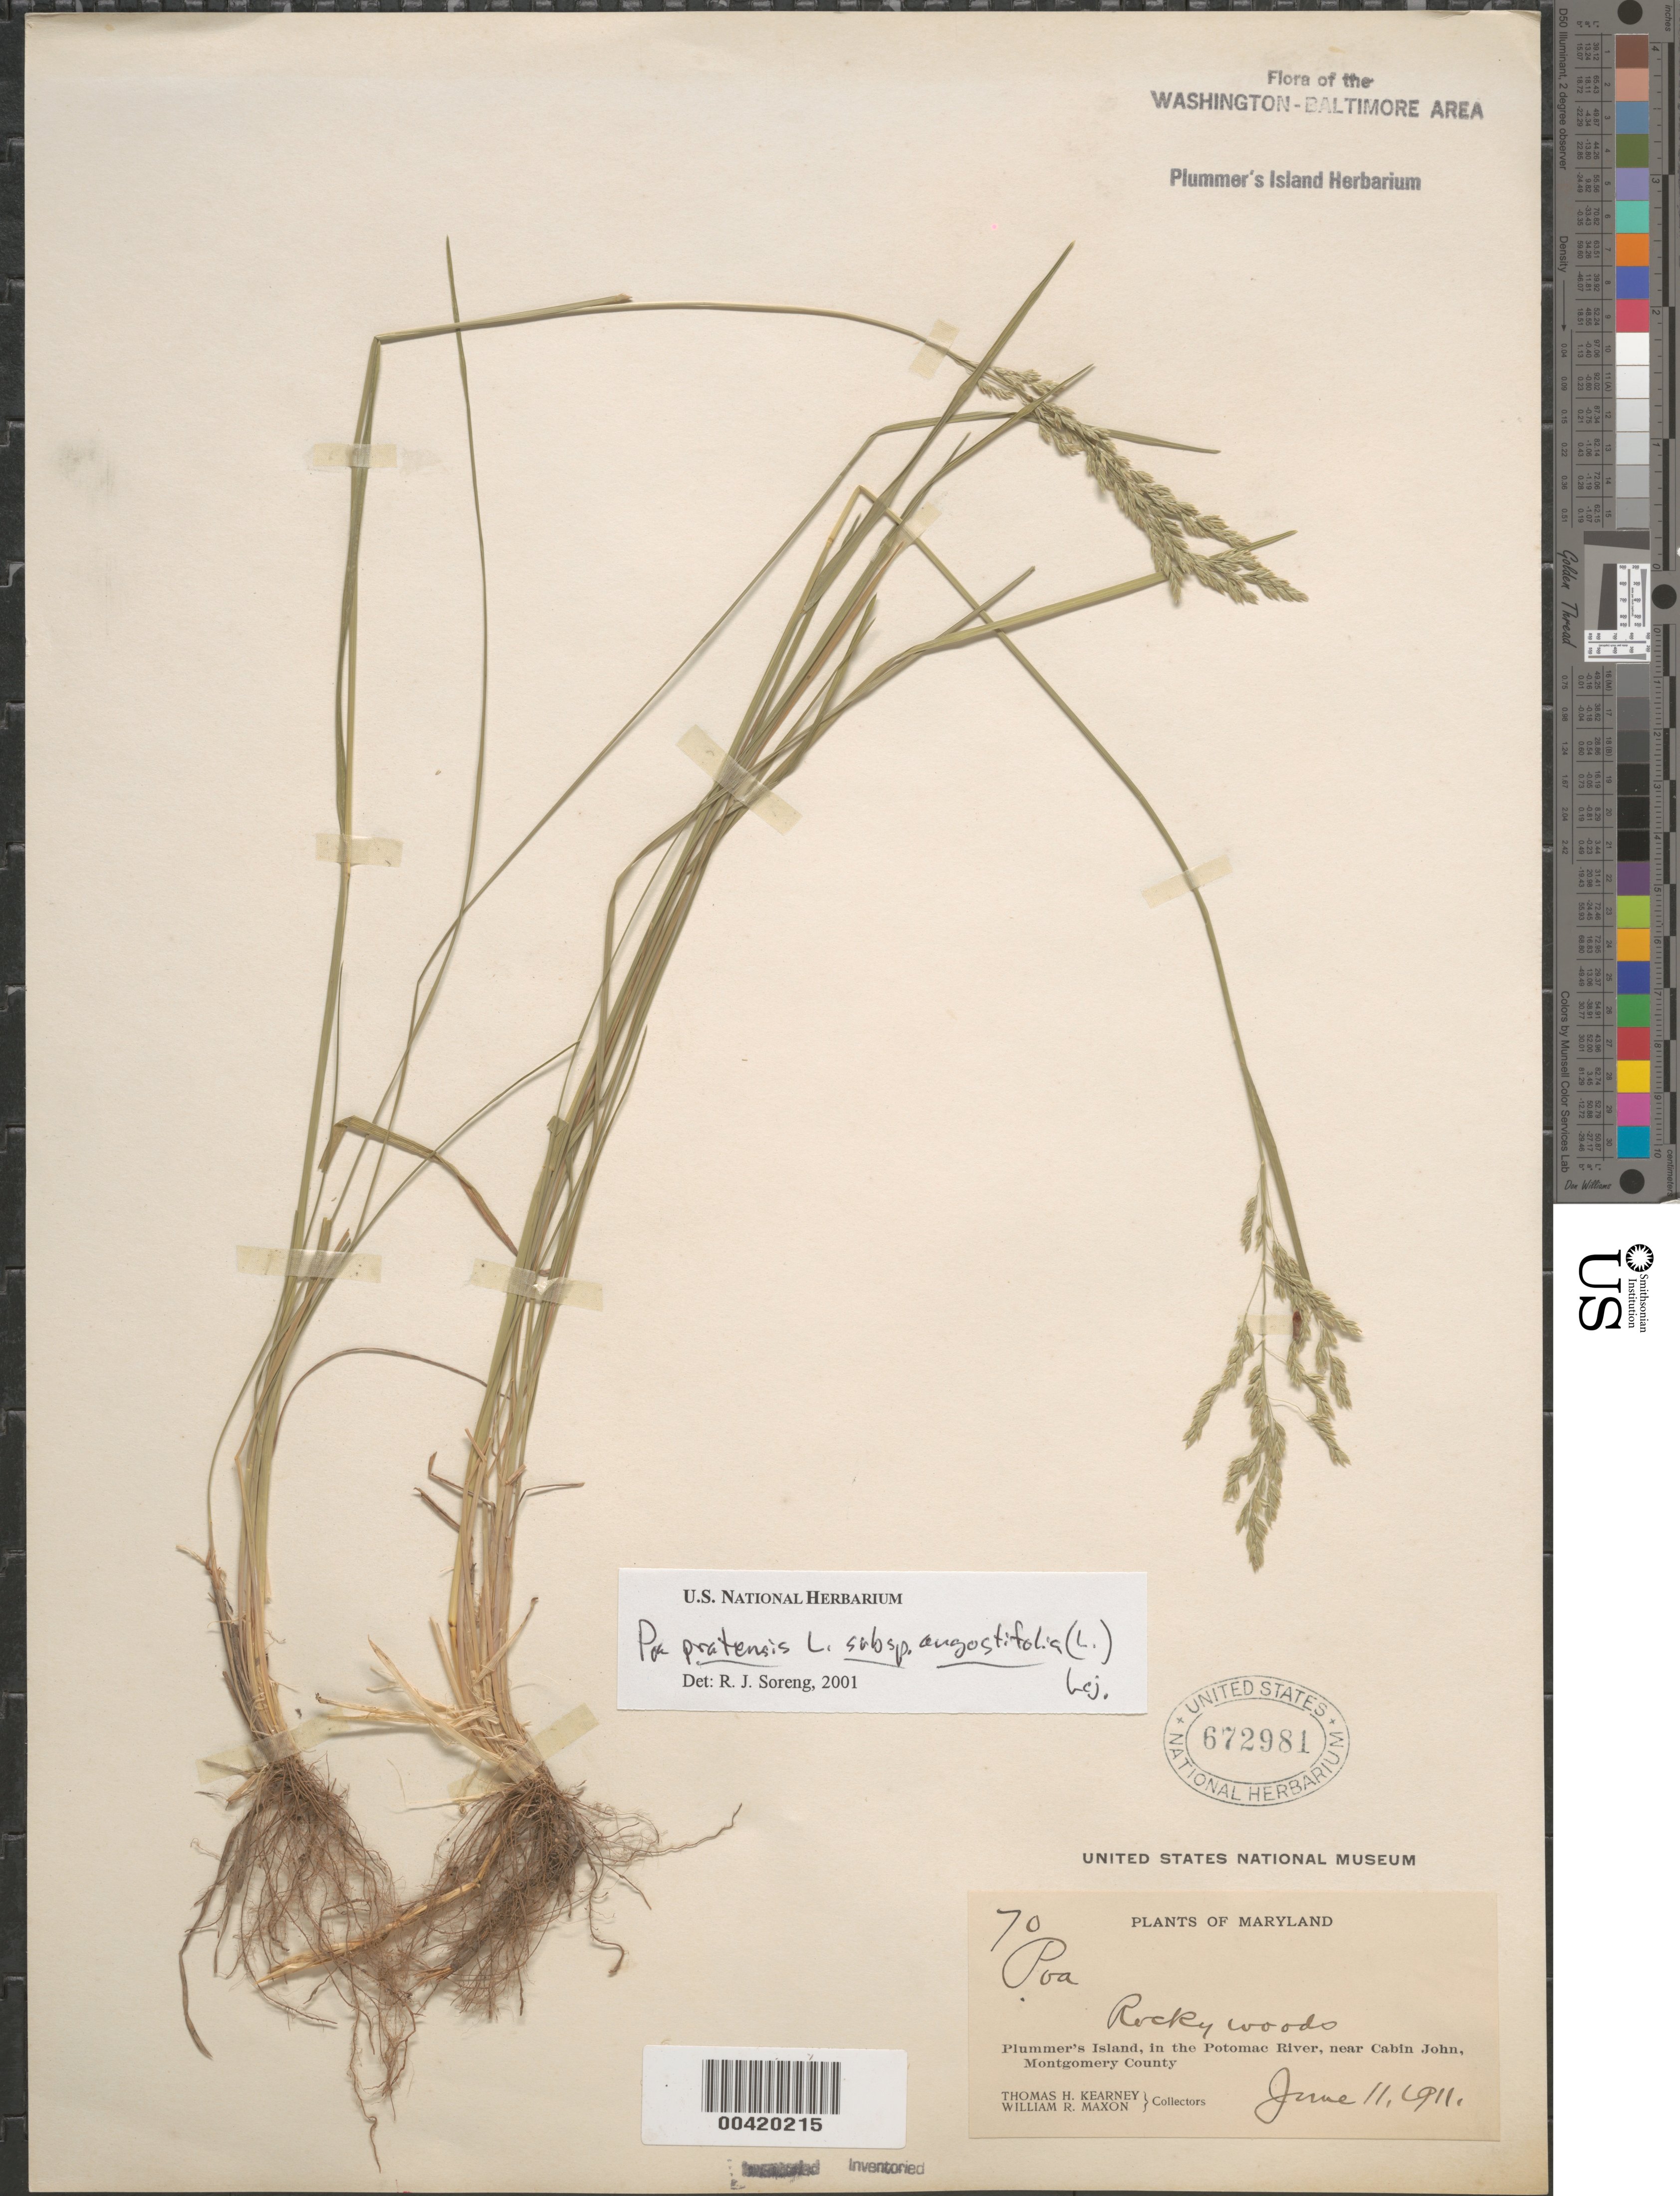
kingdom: Plantae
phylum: Tracheophyta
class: Liliopsida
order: Poales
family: Poaceae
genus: Poa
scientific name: Poa pratensis subsp. angustifolia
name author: (L.) Lej.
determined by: Soreng, Robert J., Research Associate (BOT), Smithsonian Institution - National Museum of Natural History (UNITED STATES)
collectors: T. H. Kearney & W. R. Maxon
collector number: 70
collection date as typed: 11 Jun 1911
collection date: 1911-06-11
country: United States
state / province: Maryland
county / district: Montgomery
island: Plummers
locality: Plummer's Island C. & O. Canal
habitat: Rocky woods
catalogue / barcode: US 672981